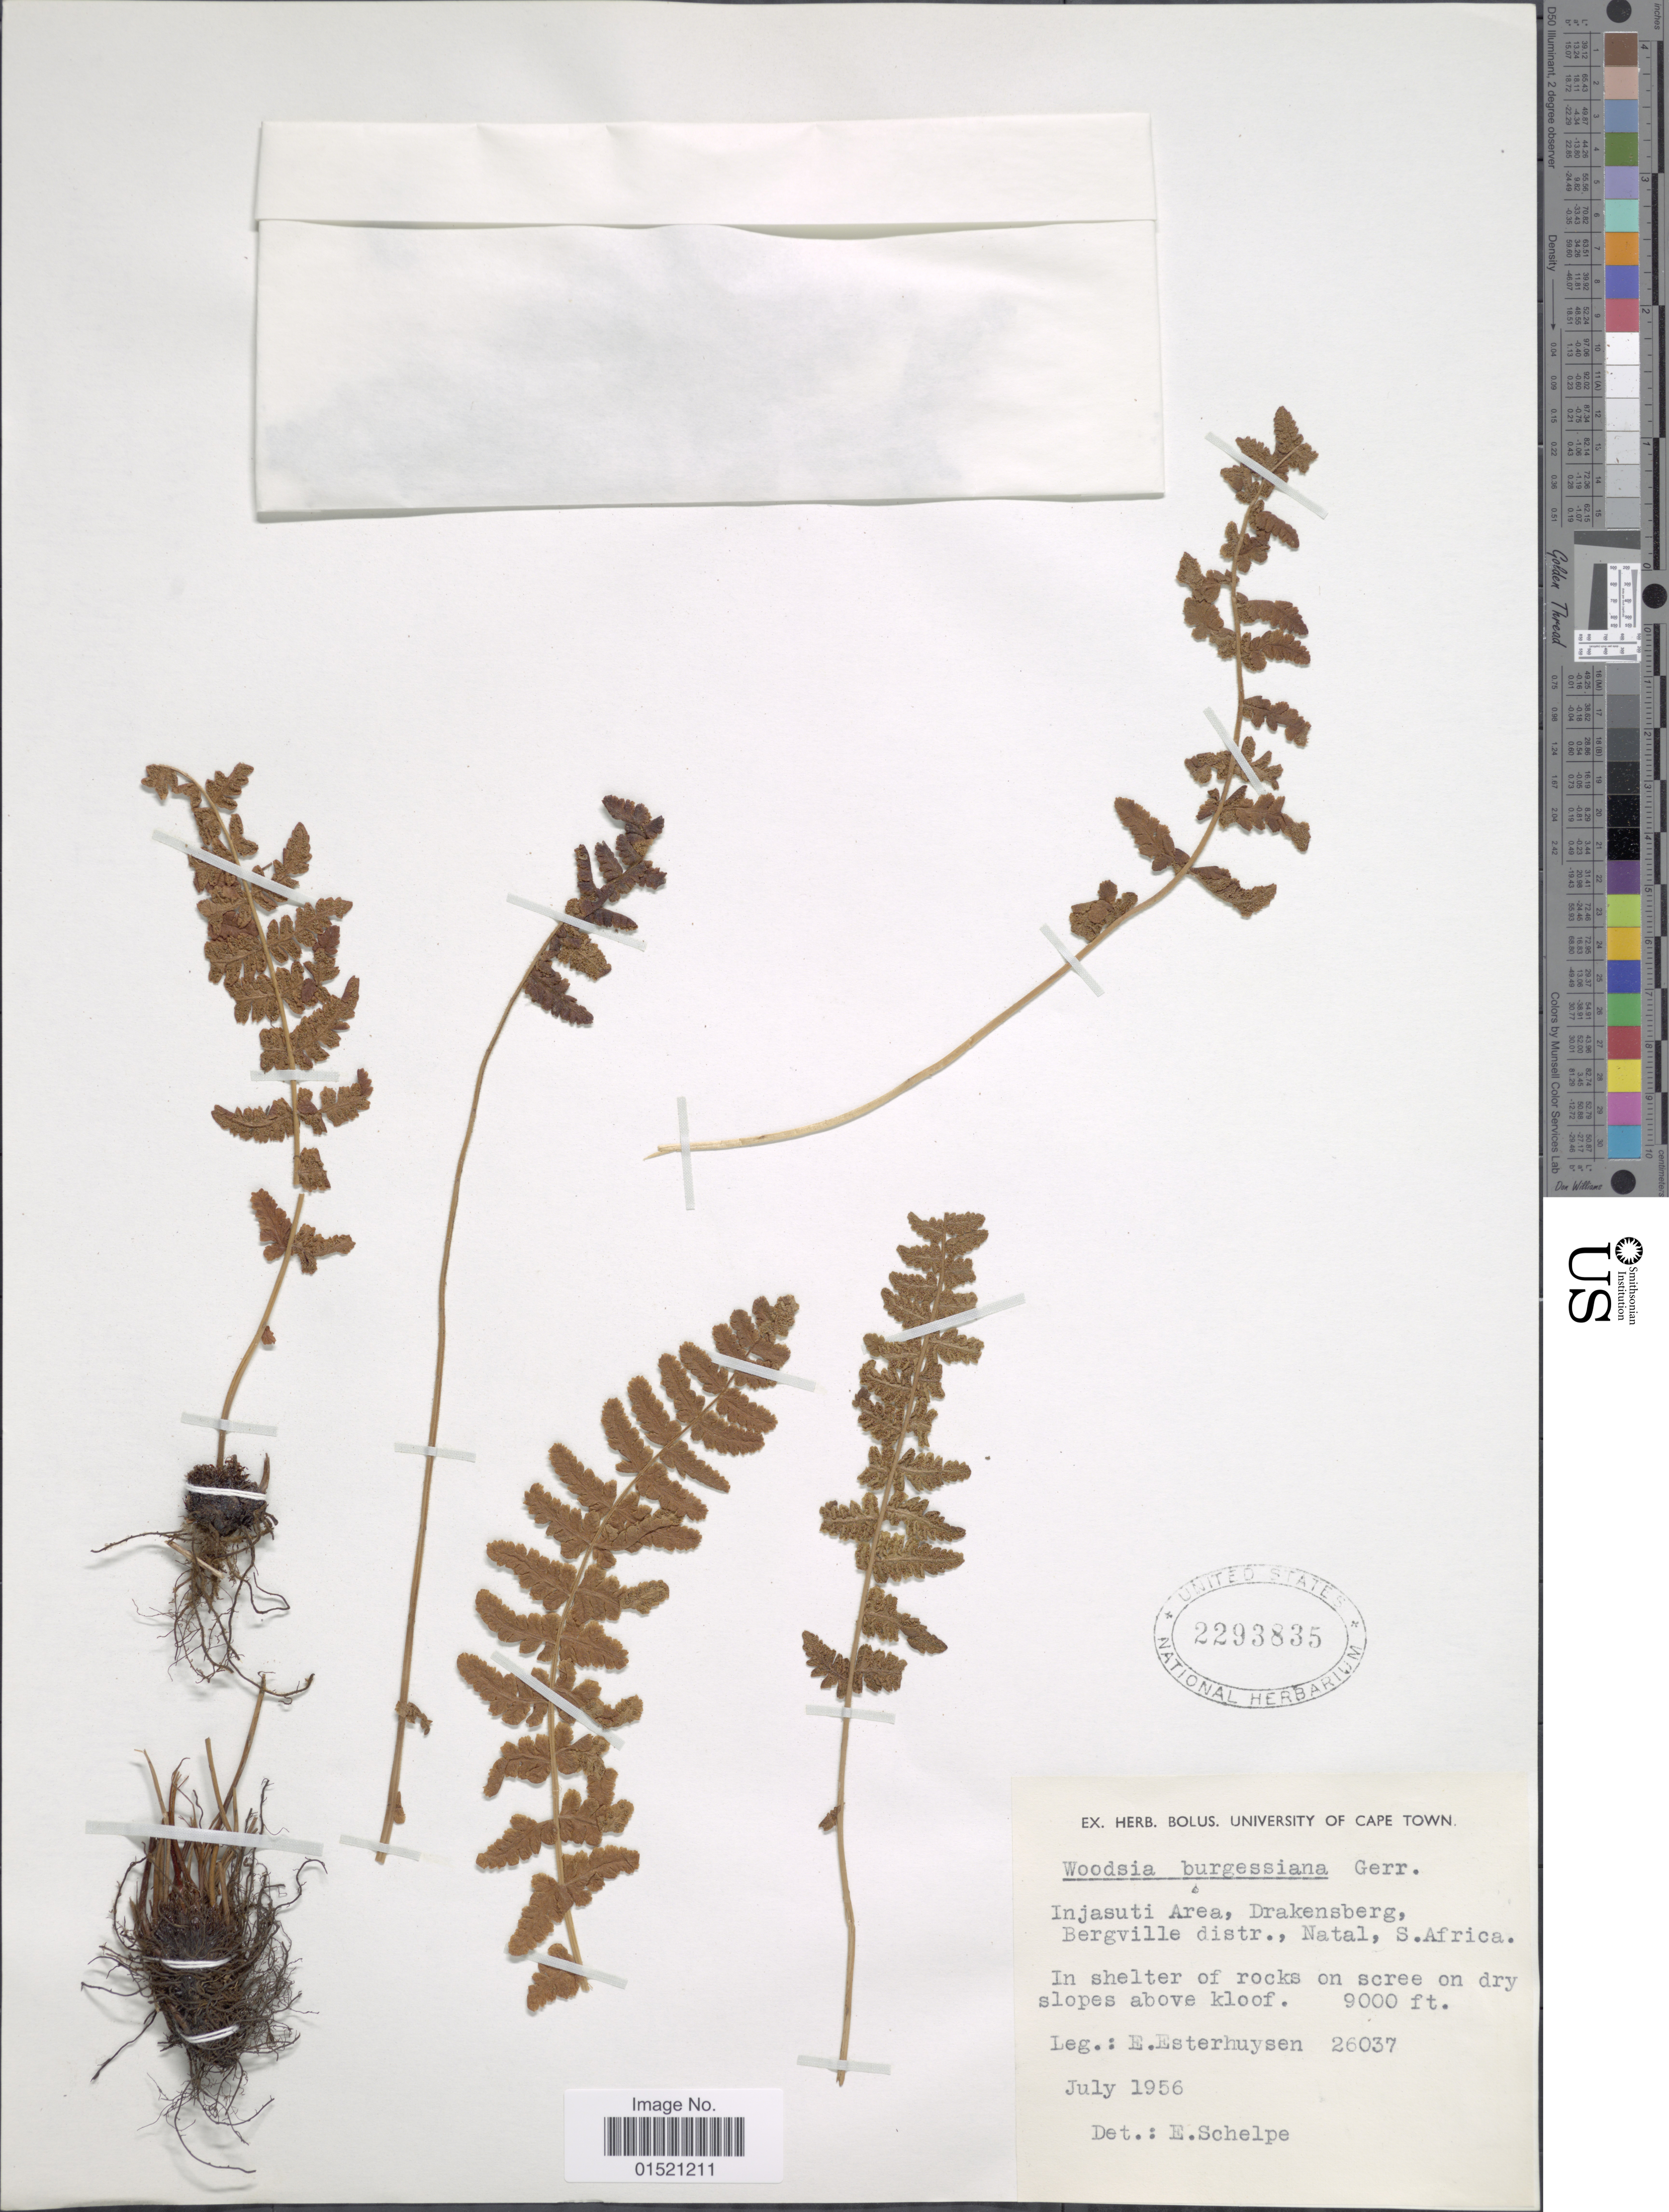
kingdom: Plantae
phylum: Tracheophyta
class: Polypodiopsida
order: Polypodiales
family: Woodsiaceae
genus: Woodsia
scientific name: Woodsia burgessiana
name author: Gerrard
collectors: E. E. Esterhuysen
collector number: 26037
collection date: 1956-07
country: South Africa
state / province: KwaZulu-Natal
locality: Injasuti Area, Drakensberg, Bergville distr., Natal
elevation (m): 2743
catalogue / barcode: US 2293835